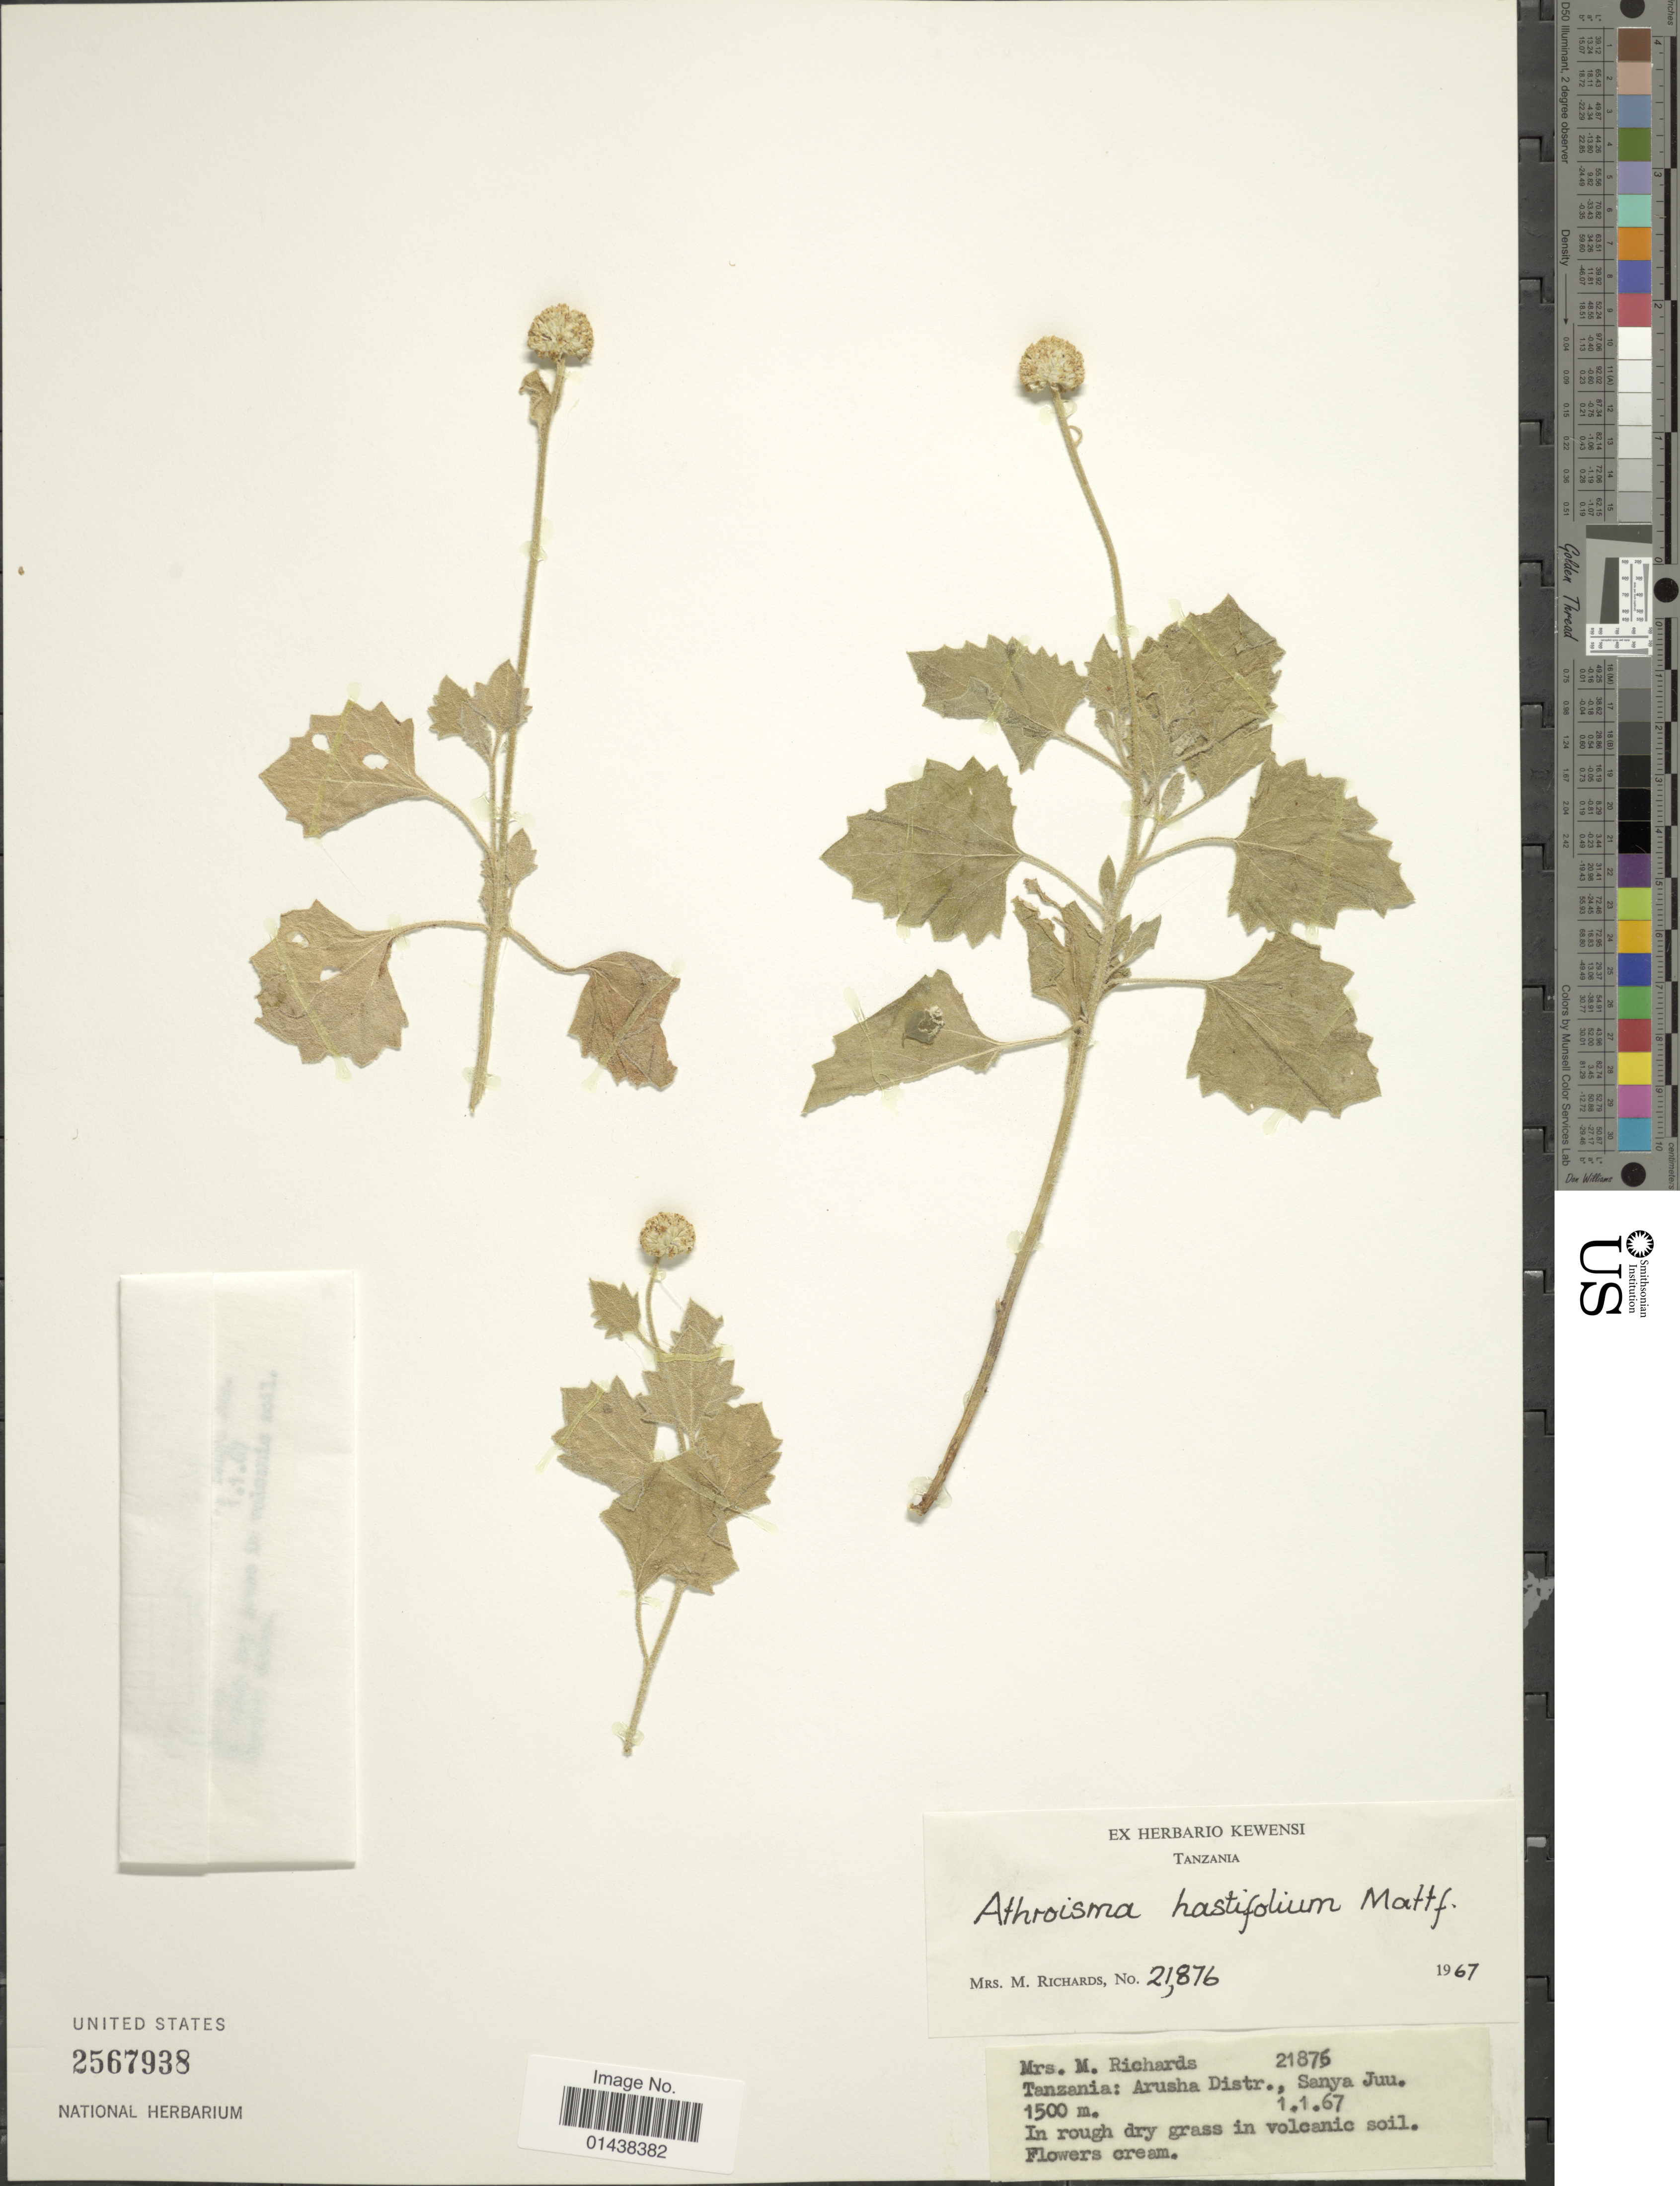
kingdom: Plantae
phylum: Tracheophyta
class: Magnoliopsida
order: Asterales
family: Asteraceae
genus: Athroisma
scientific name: Athroisma hastifolium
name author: Mattf.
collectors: M. Richards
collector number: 21876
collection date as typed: Transcribed d/m/y: 1/1/67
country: Tanzania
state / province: Arusha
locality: Sanya Juu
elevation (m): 1500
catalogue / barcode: US 2567938